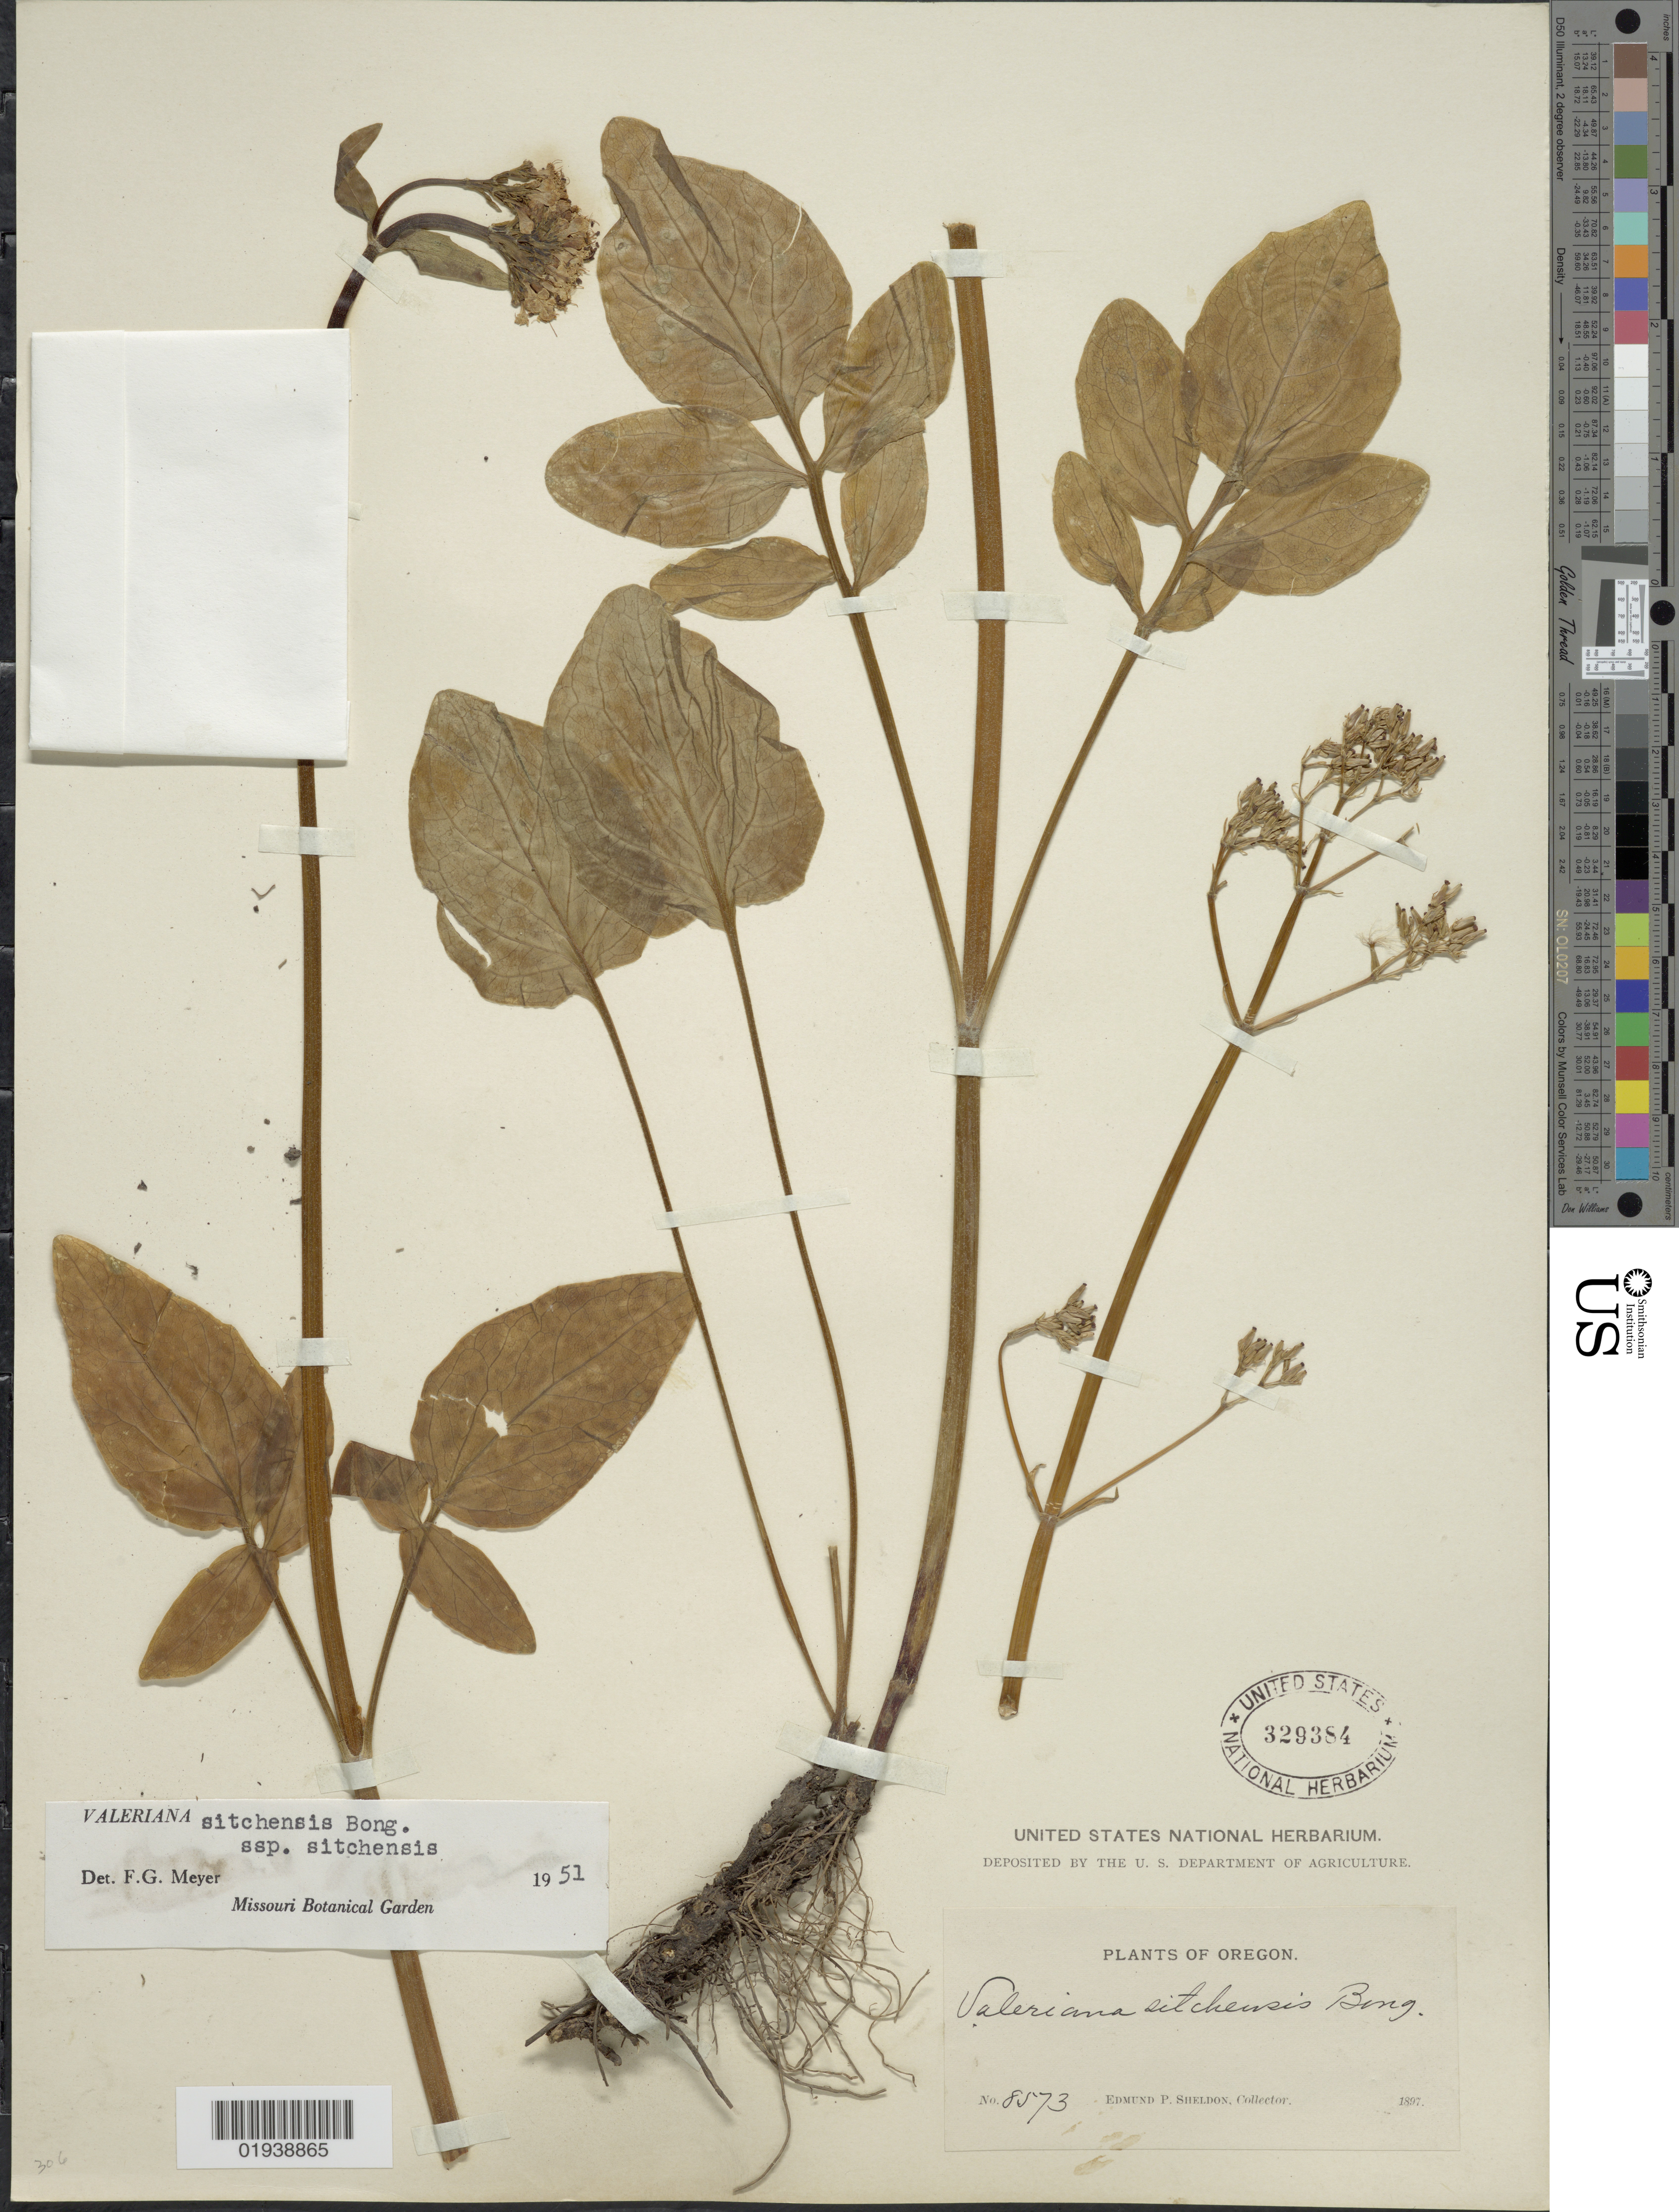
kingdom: Plantae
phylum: Tracheophyta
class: Magnoliopsida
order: Dipsacales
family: Caprifoliaceae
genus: Valeriana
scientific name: Valeriana sitchensis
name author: Bong.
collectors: E. P. Sheldon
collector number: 8573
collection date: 1897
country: United States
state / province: Oregon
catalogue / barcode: US 329384